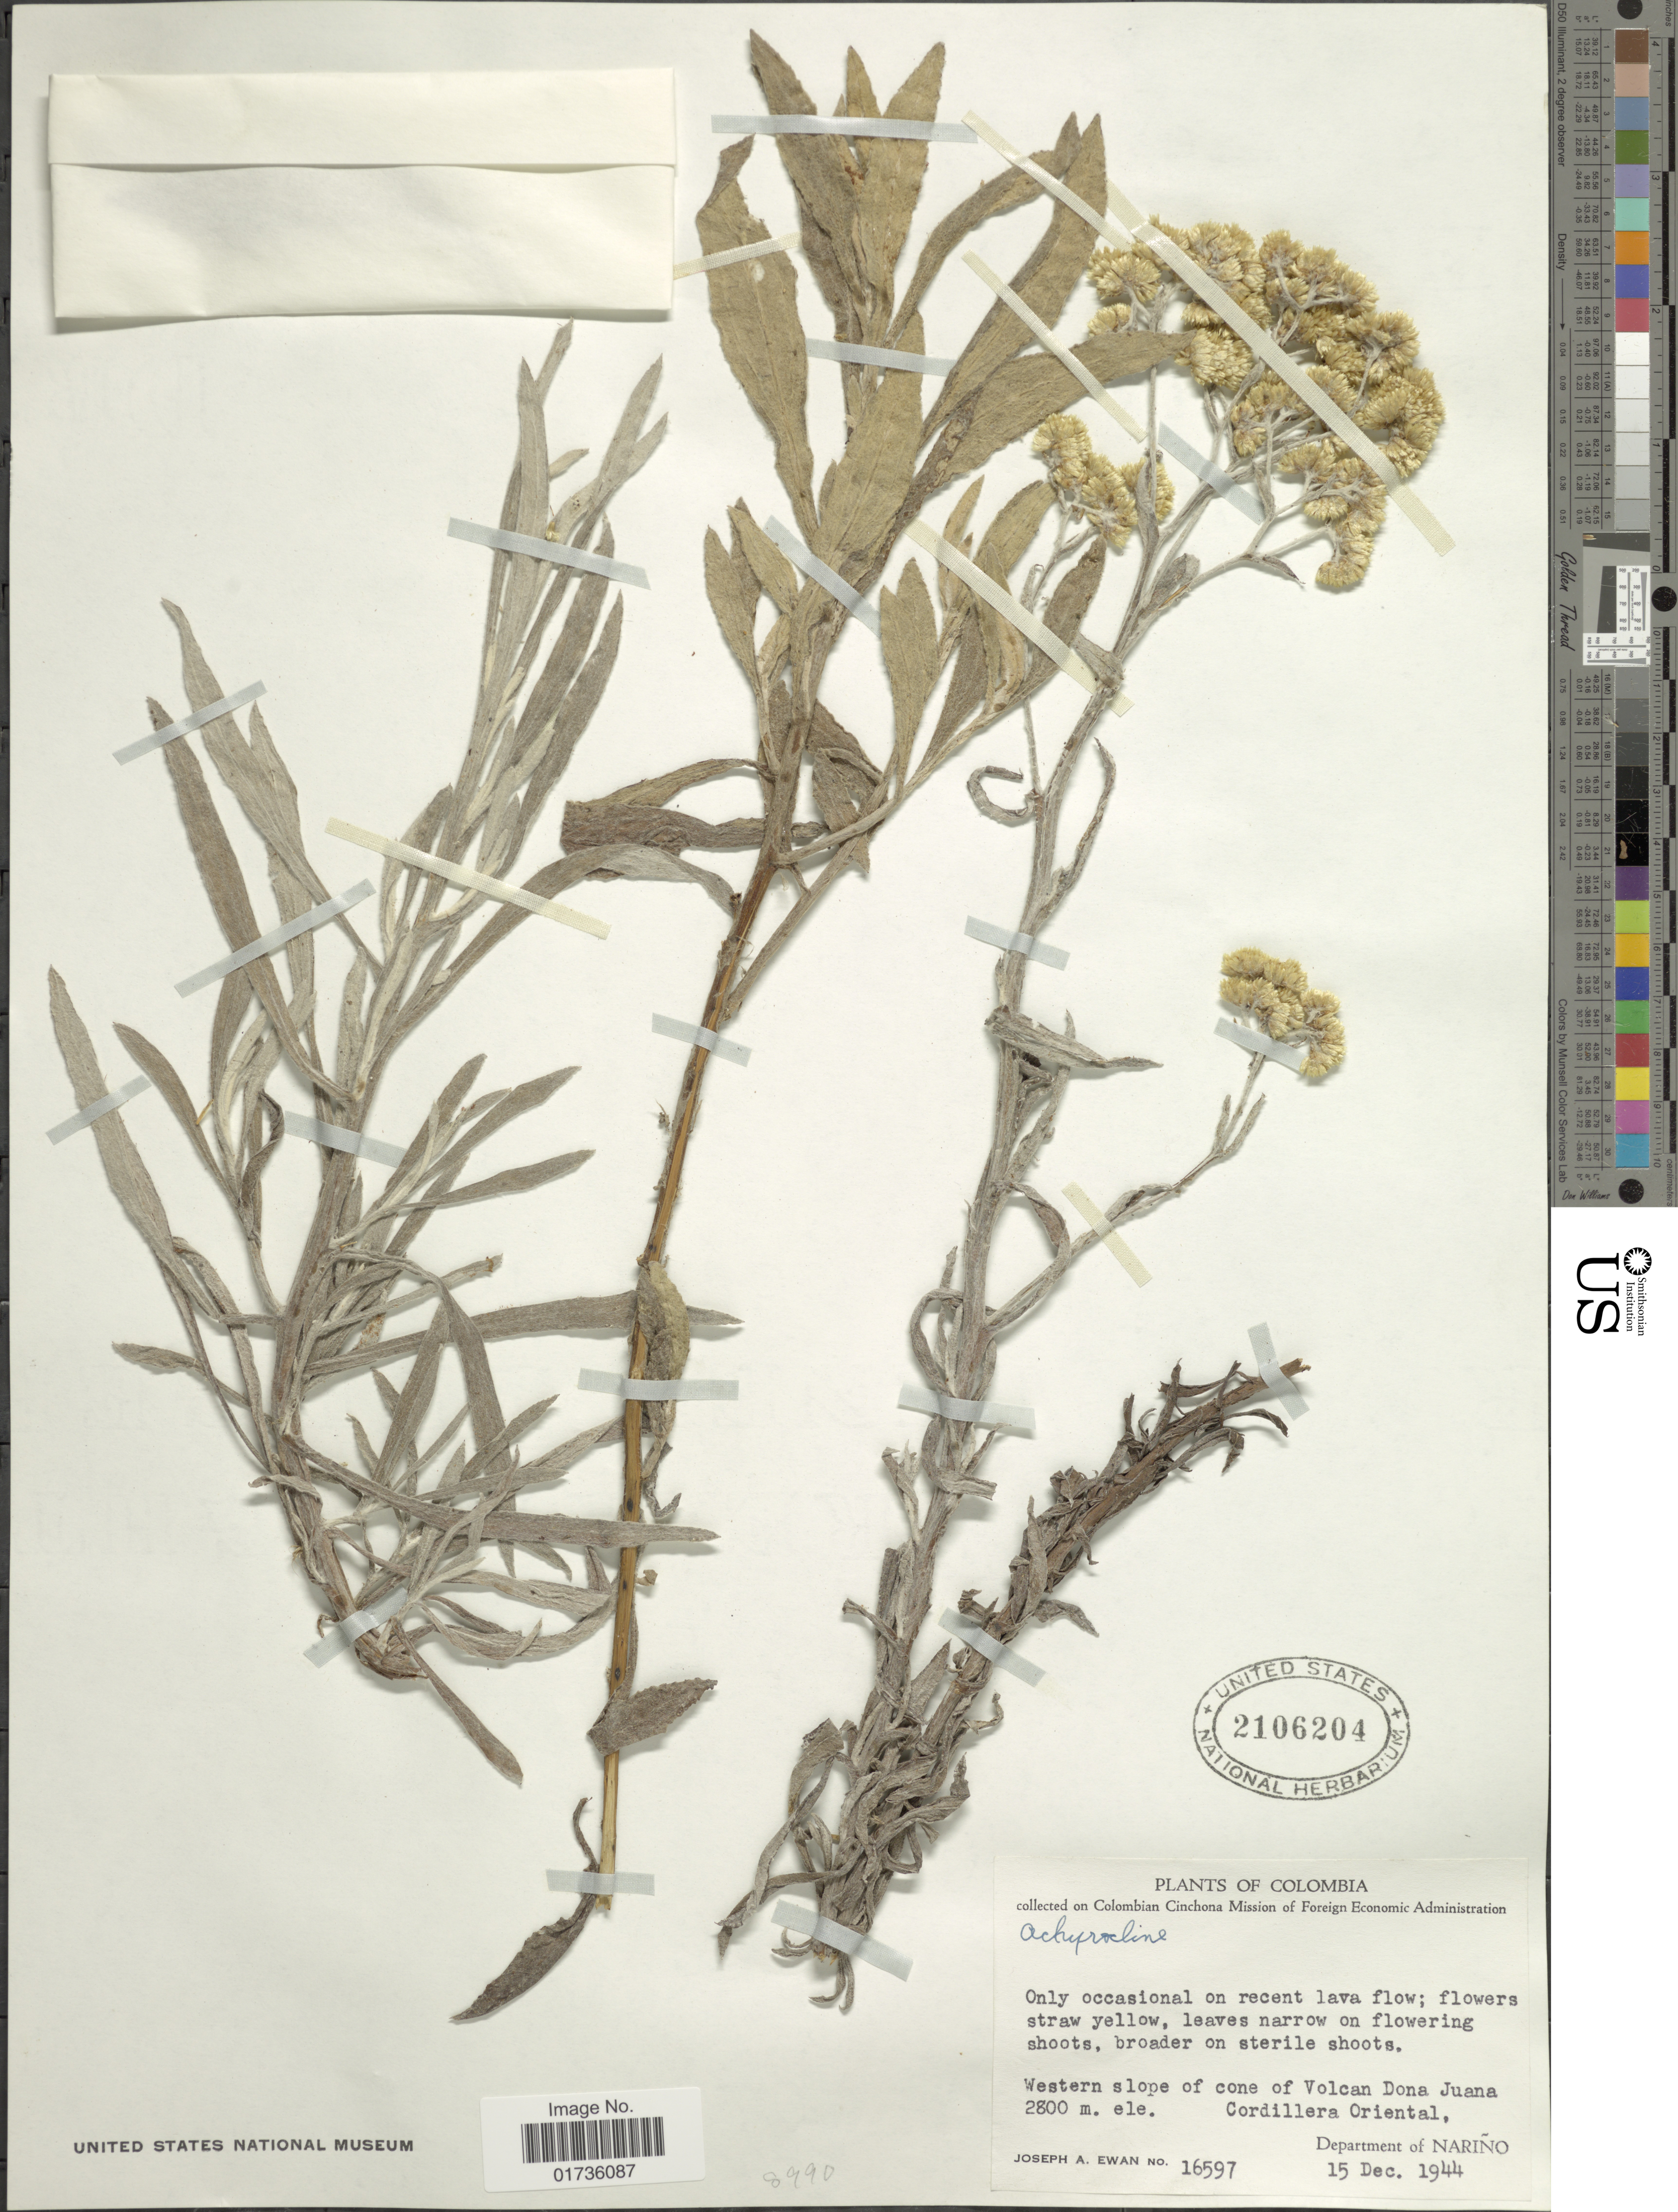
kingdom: Plantae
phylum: Tracheophyta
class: Magnoliopsida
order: Asterales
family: Asteraceae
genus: Achyrocline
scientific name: Achyrocline sp.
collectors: J. A. Ewan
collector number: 16597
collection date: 1944-12-15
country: Colombia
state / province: Nariño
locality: Western slope of cone of Volcan Dona Juana, Cordillera Oriental, Department of Nariño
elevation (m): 2800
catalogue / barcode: US 2106204